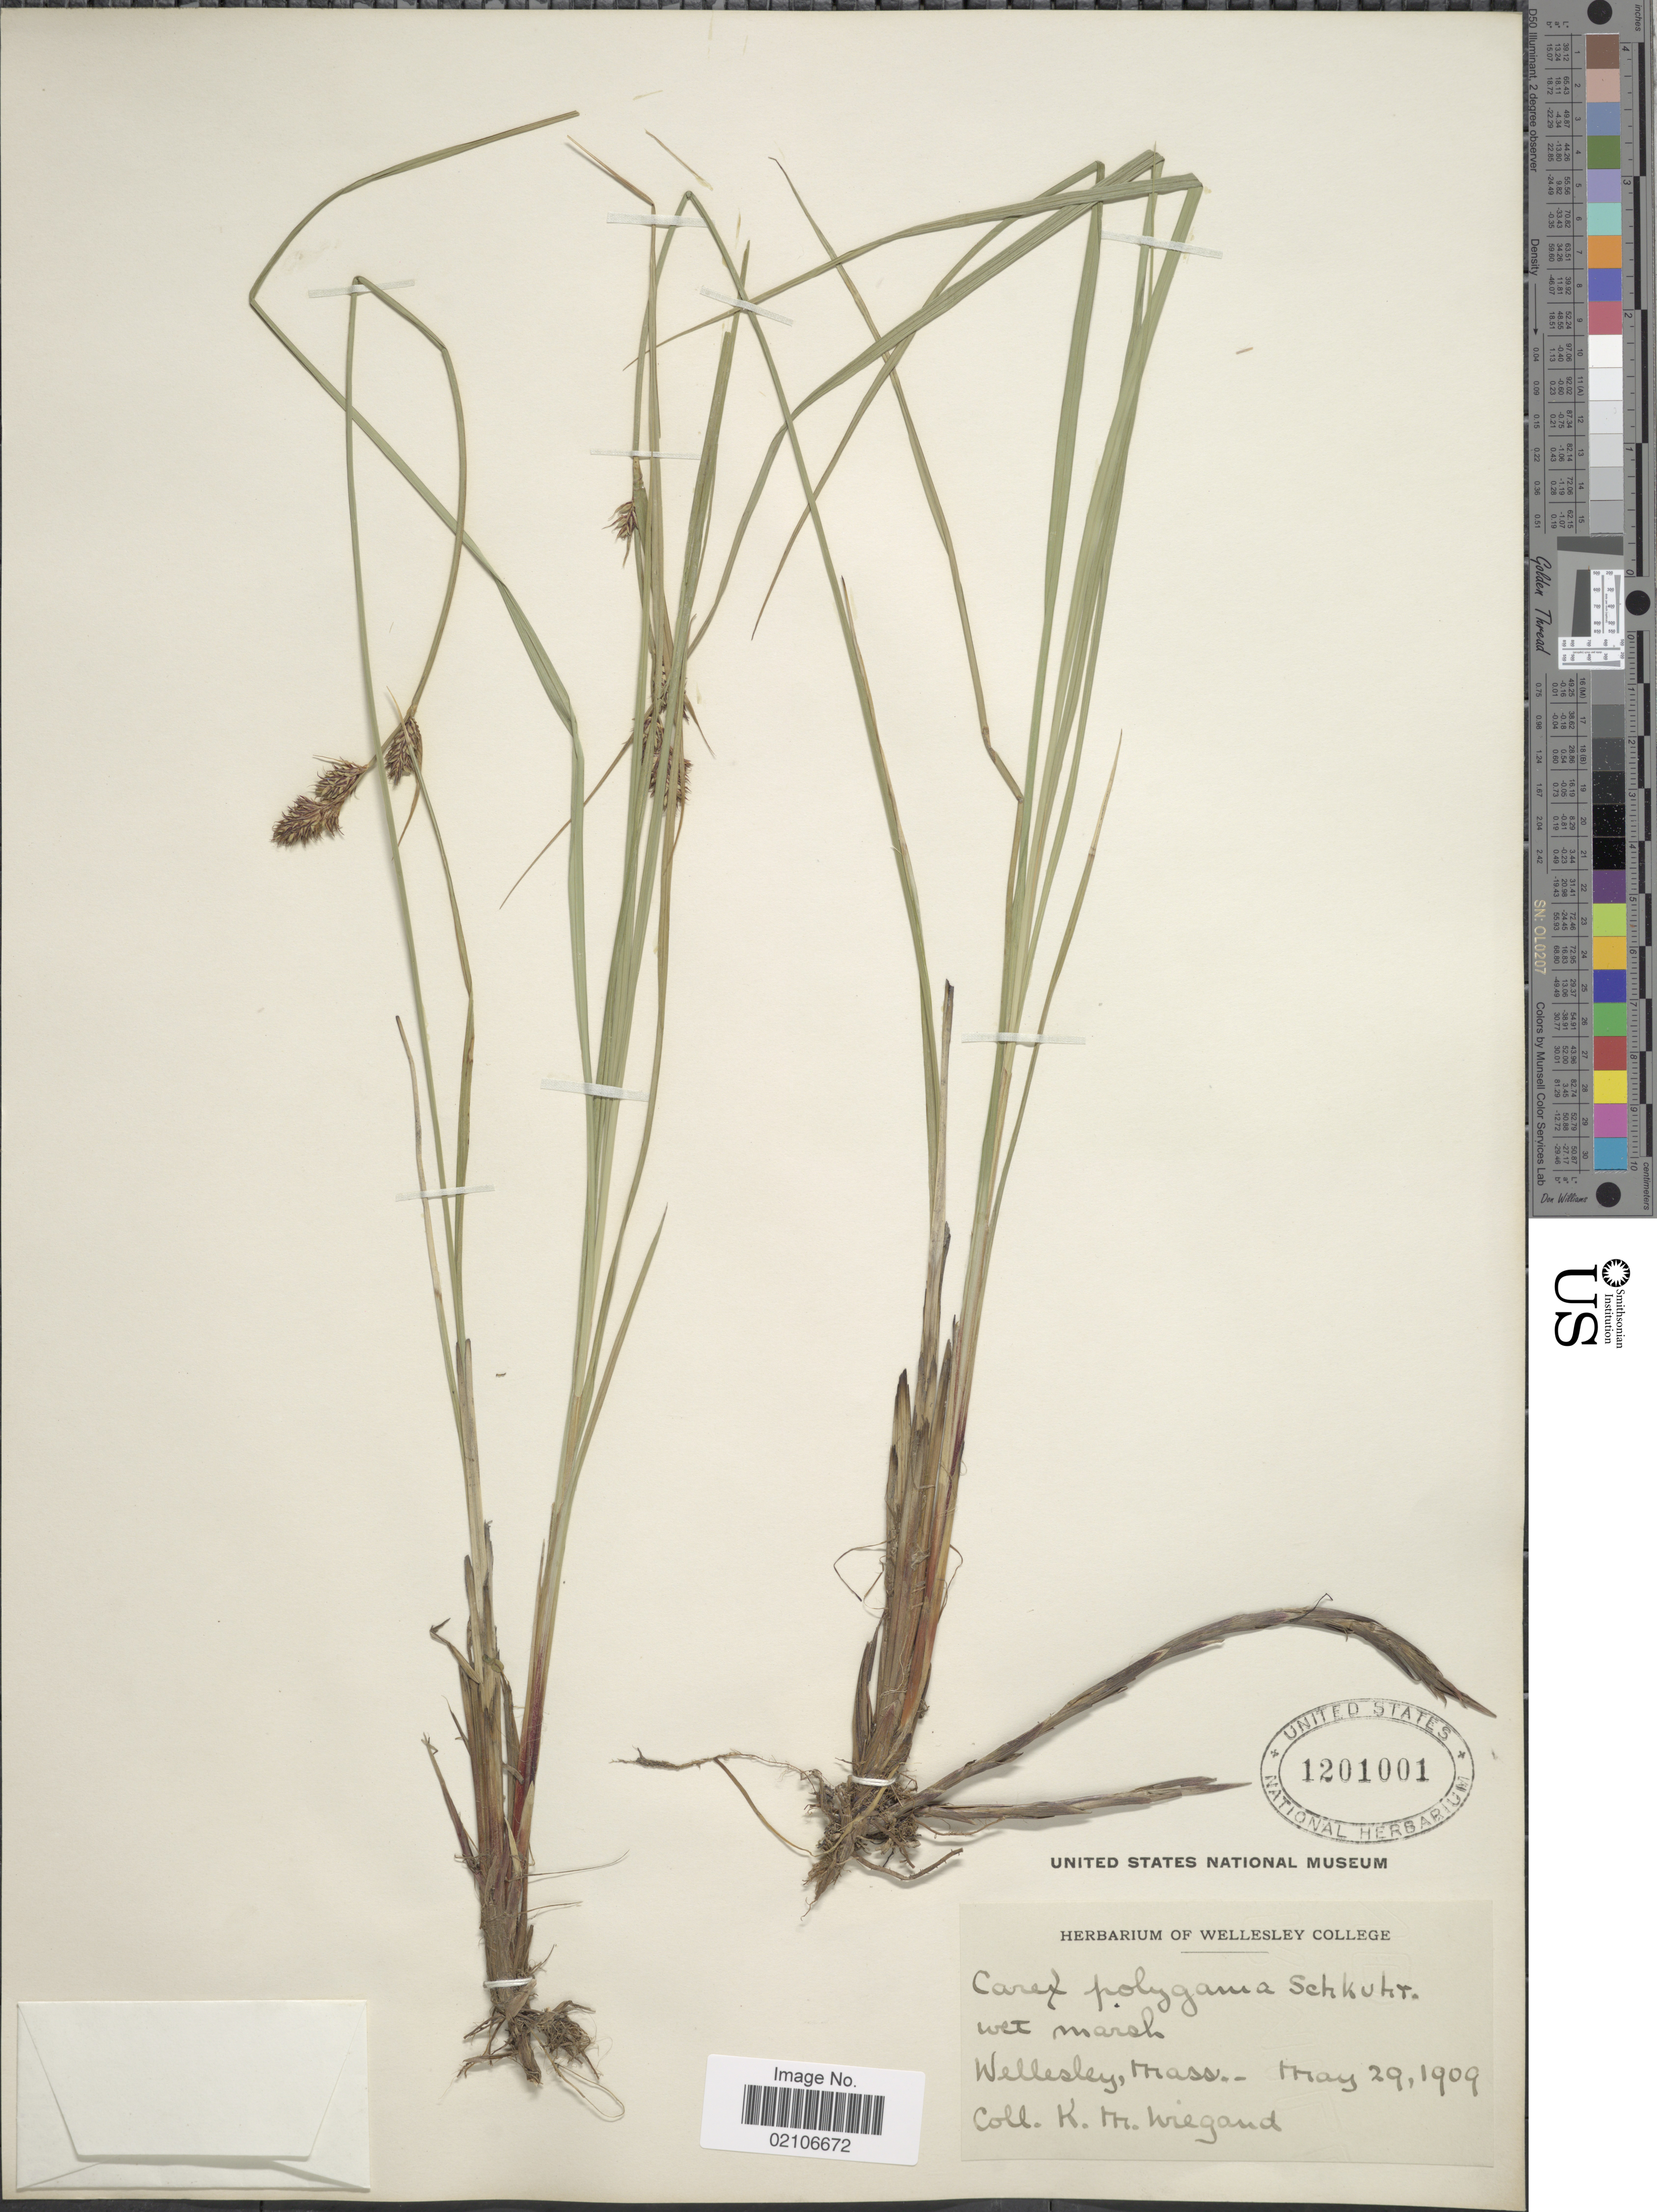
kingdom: Plantae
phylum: Tracheophyta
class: Liliopsida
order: Poales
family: Cyperaceae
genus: Carex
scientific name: Carex buxbaumii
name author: Wahlenb.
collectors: K. M. Wiegand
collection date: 1909-05-29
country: United States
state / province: Massachusetts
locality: Wet marsh, Wellesley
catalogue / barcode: US 1201001